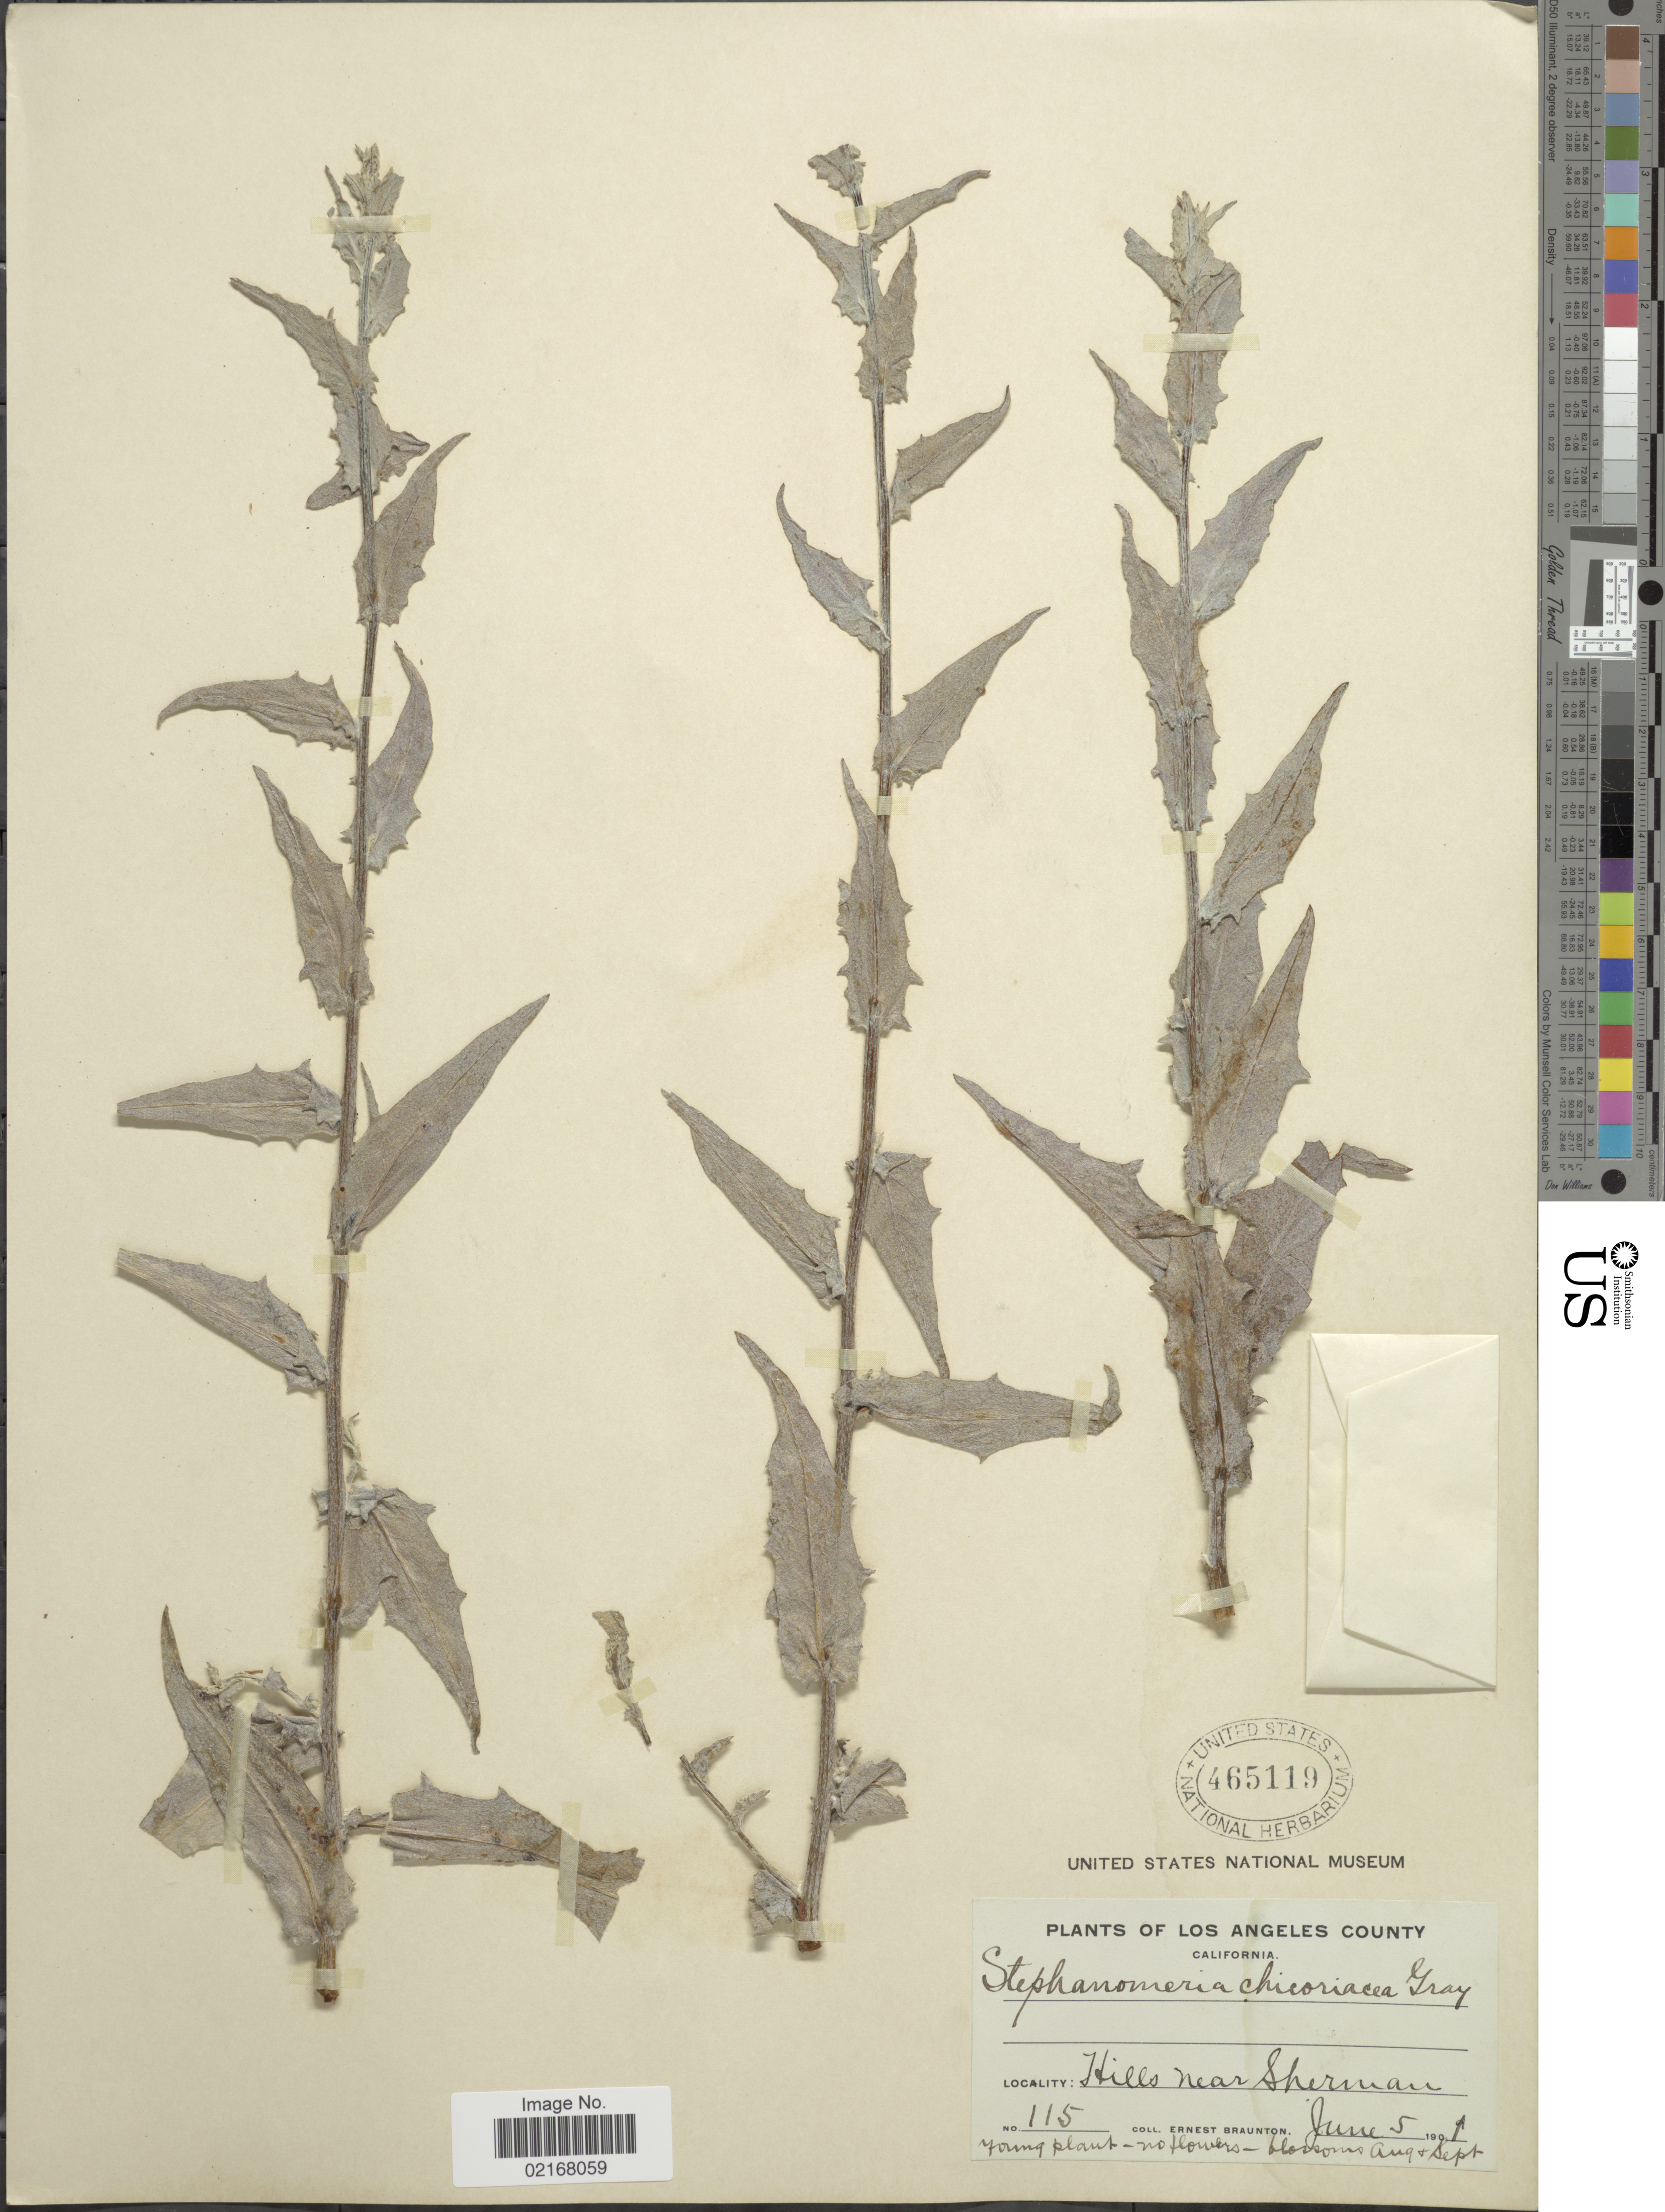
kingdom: Plantae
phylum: Tracheophyta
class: Magnoliopsida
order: Asterales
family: Asteraceae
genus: Stephanomeria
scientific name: Stephanomeria cichoriacea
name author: A. Gray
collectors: E. Braunton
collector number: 115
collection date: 1901-06-05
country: United States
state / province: California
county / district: Los Angeles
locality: Los Angeles County. California. Hills near Sherman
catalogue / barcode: US 465119